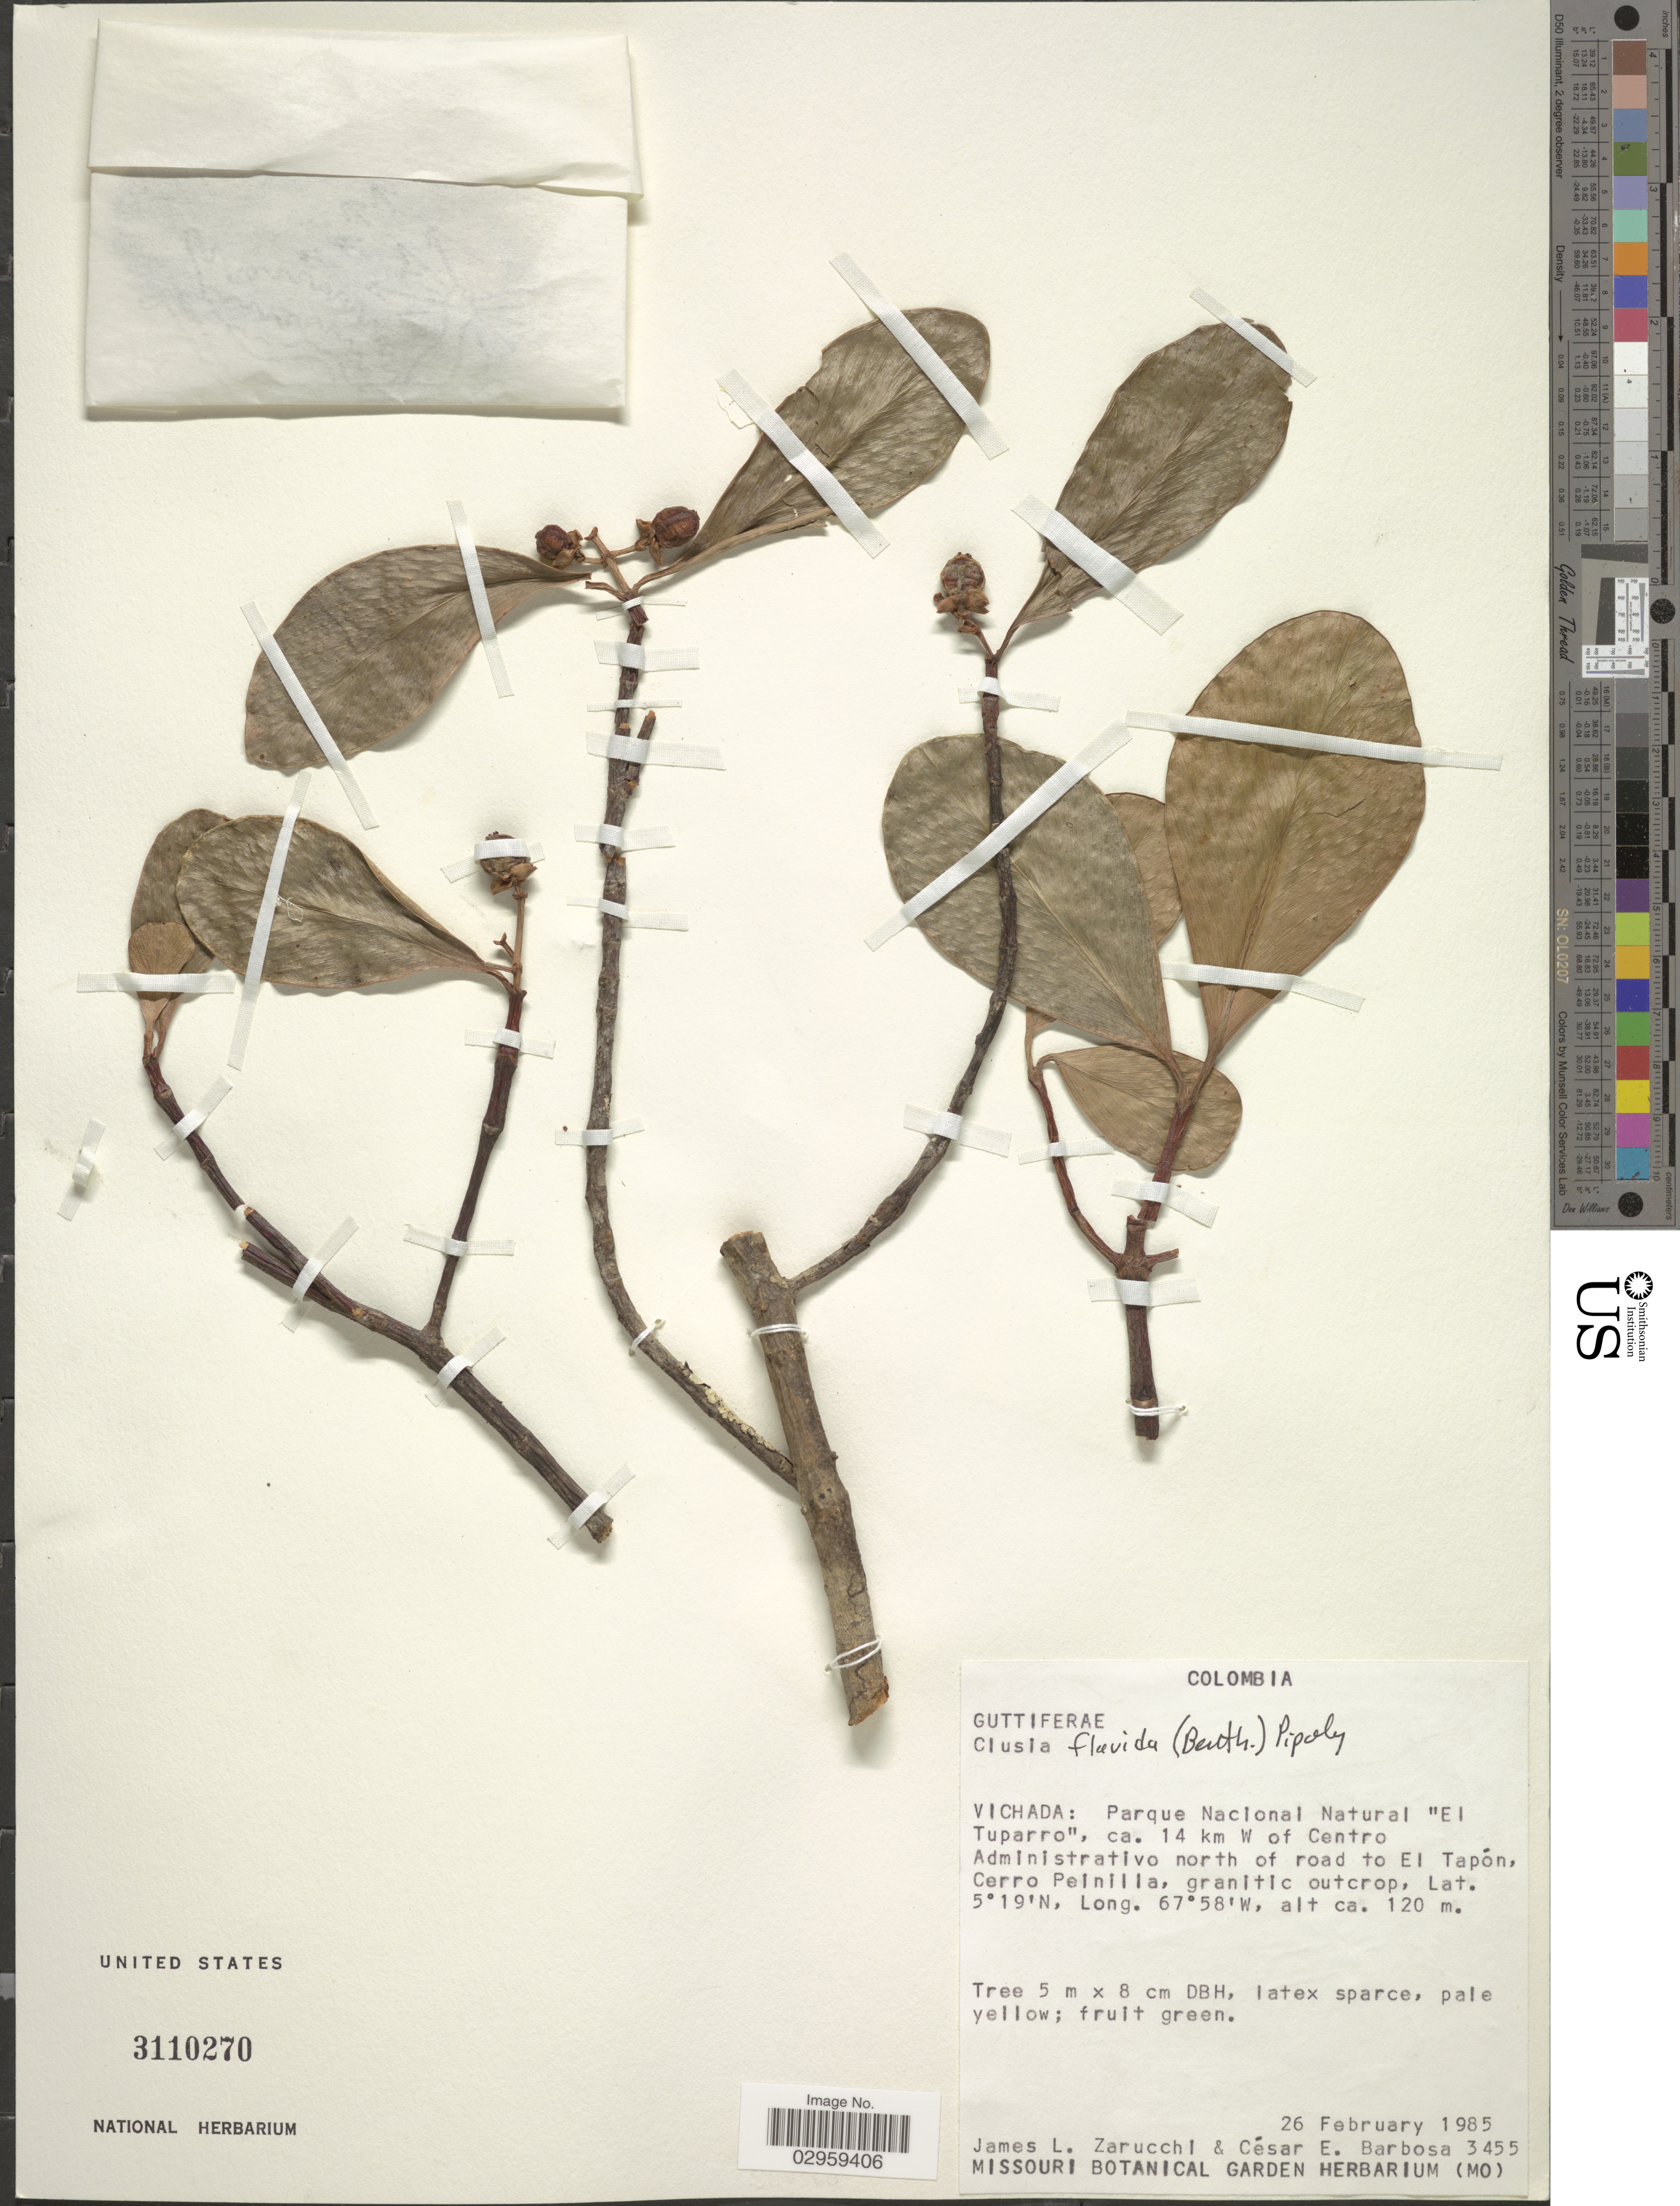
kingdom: Plantae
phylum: Tracheophyta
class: Magnoliopsida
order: Malpighiales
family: Clusiaceae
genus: Clusia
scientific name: Clusia flavida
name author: (Benth.) Pipoly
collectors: J. L. Zarucchi & C. E. Barbosa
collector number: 3455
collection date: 1985-02-26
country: Colombia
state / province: Vichada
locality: Vichada: Parque Nacional Natural "El Tuparro", ca. 14 km W of Centro Administrativo north of road to El Tapón, Cerro Peinilla, granitic outcrop.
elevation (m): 120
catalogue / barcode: US 3110270